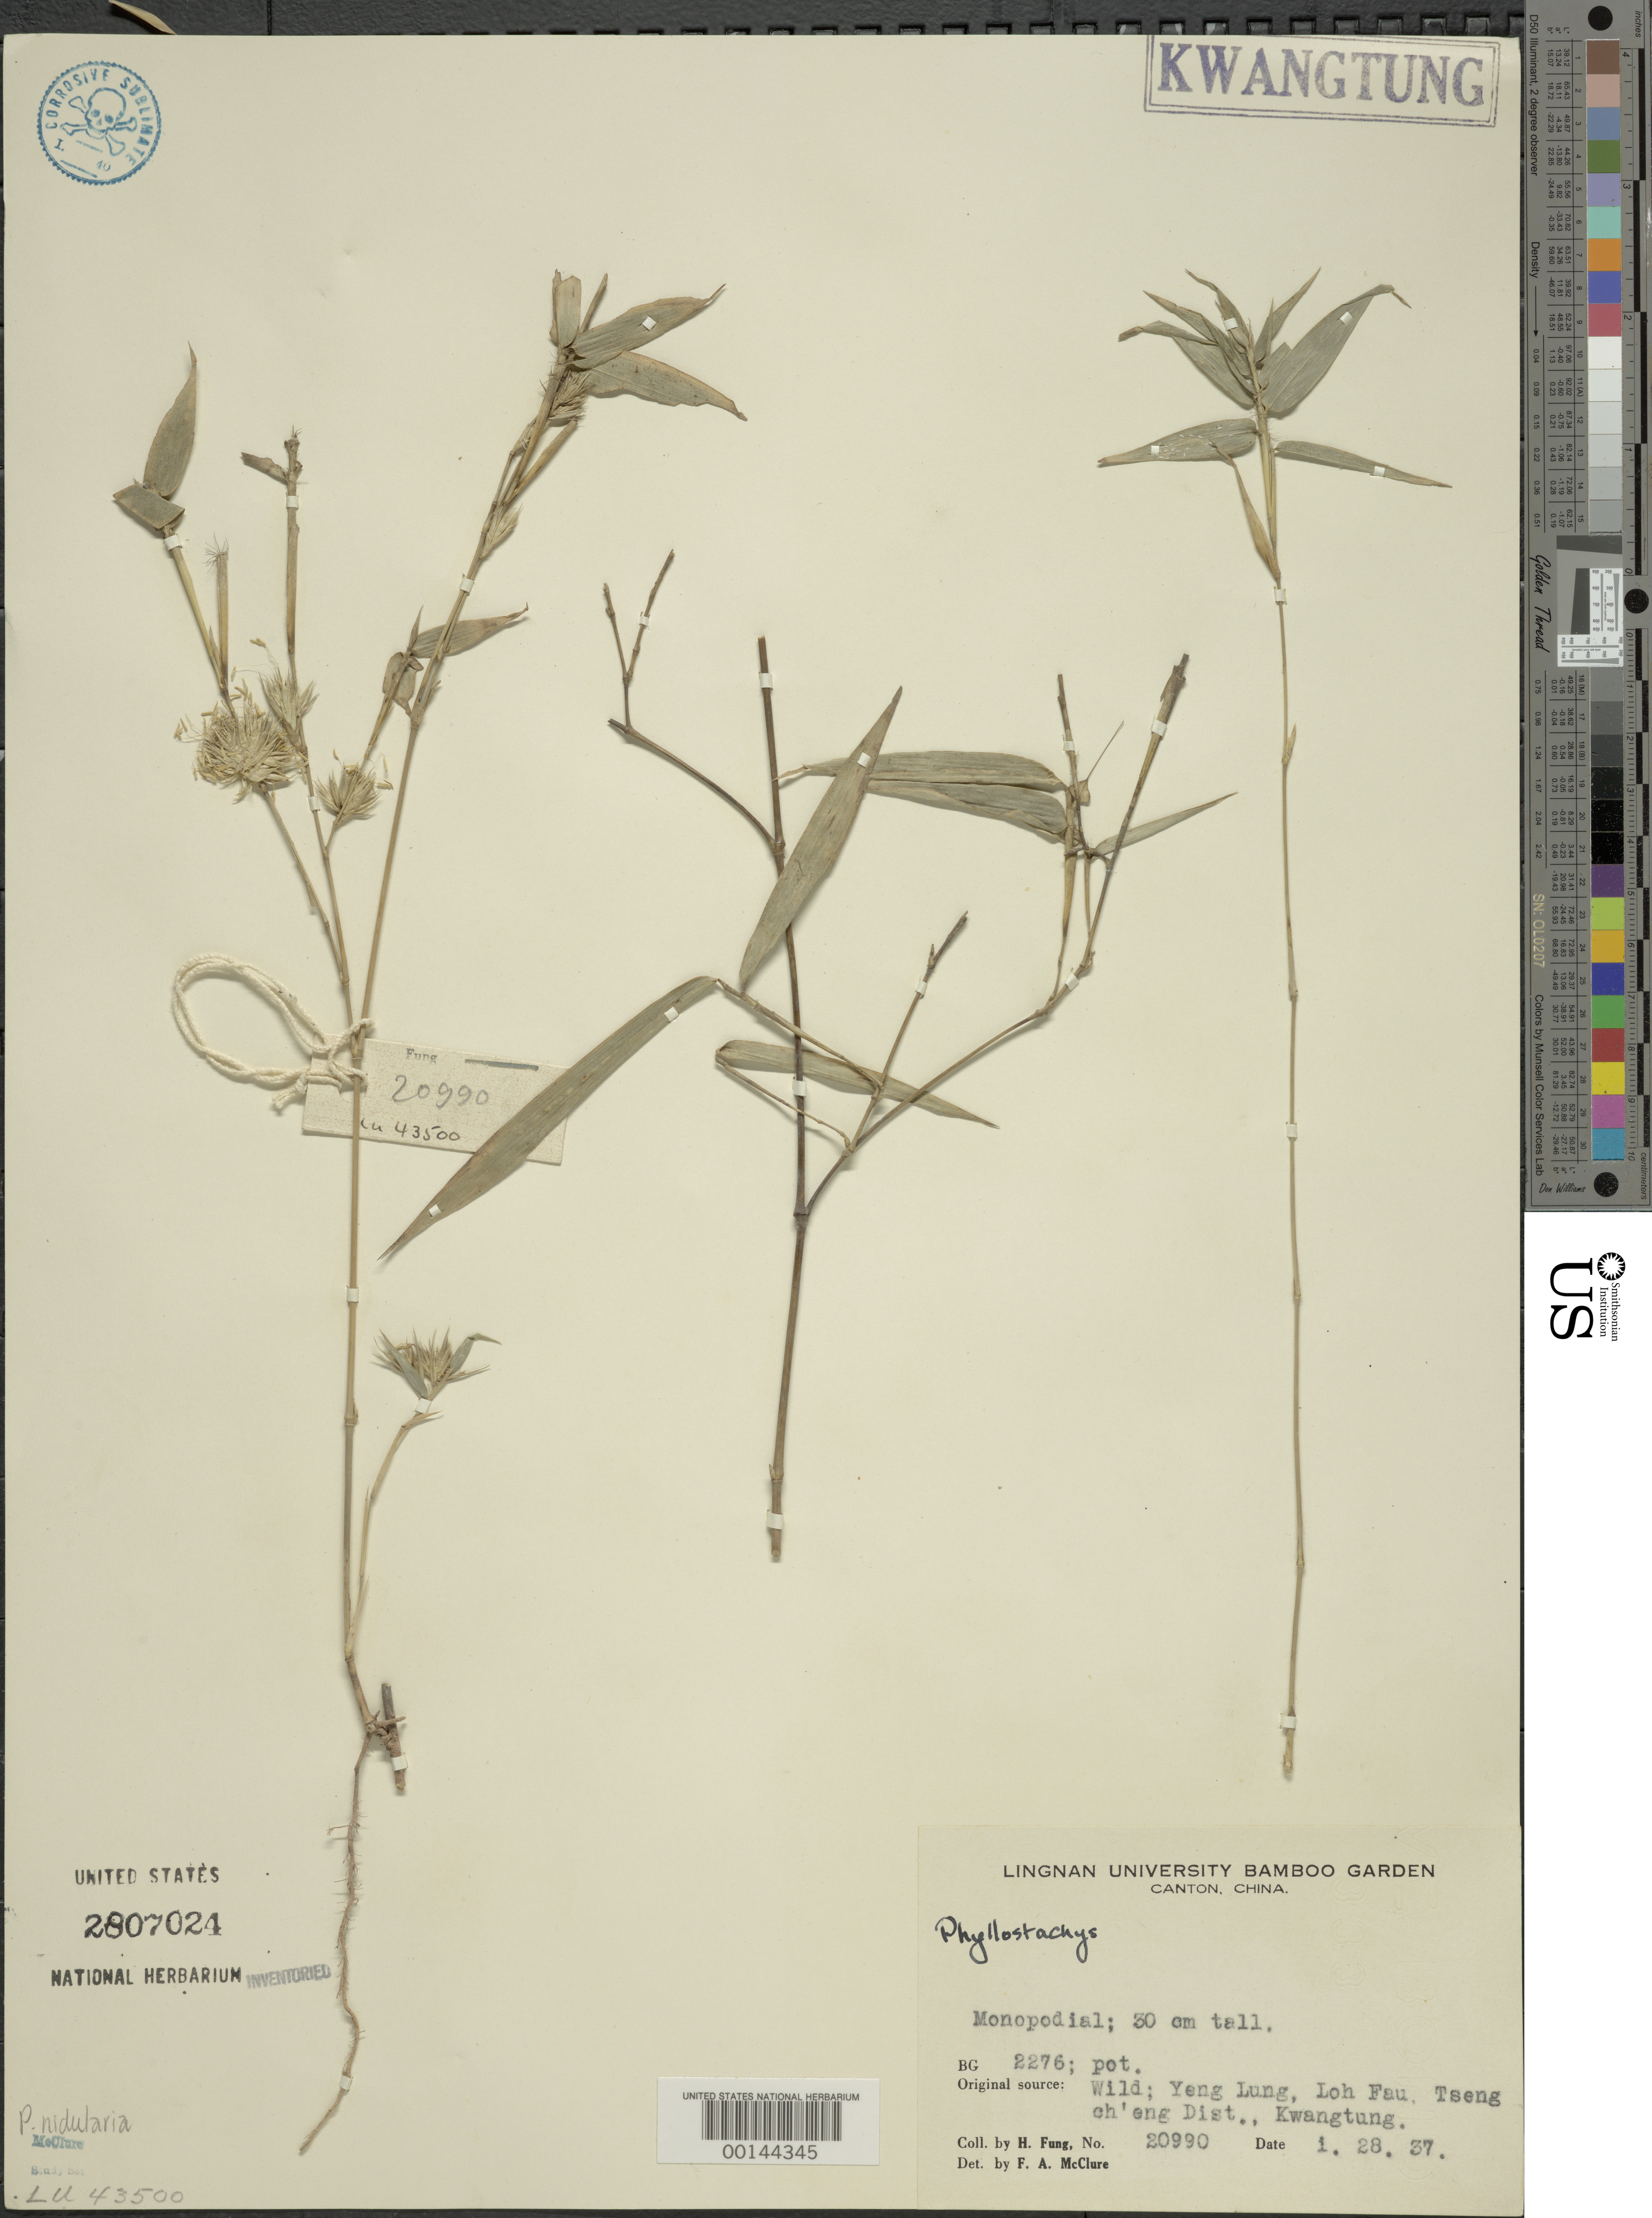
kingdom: Plantae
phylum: Tracheophyta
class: Liliopsida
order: Poales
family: Poaceae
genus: Phyllostachys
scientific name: Phyllostachys nidularia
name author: Munro ex Fenzi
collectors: H. L. Fung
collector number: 20990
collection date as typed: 28 Jan 1937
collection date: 1937-01-28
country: China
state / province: Guangdong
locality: Tseng ch'eng loh fau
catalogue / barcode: US 2807024